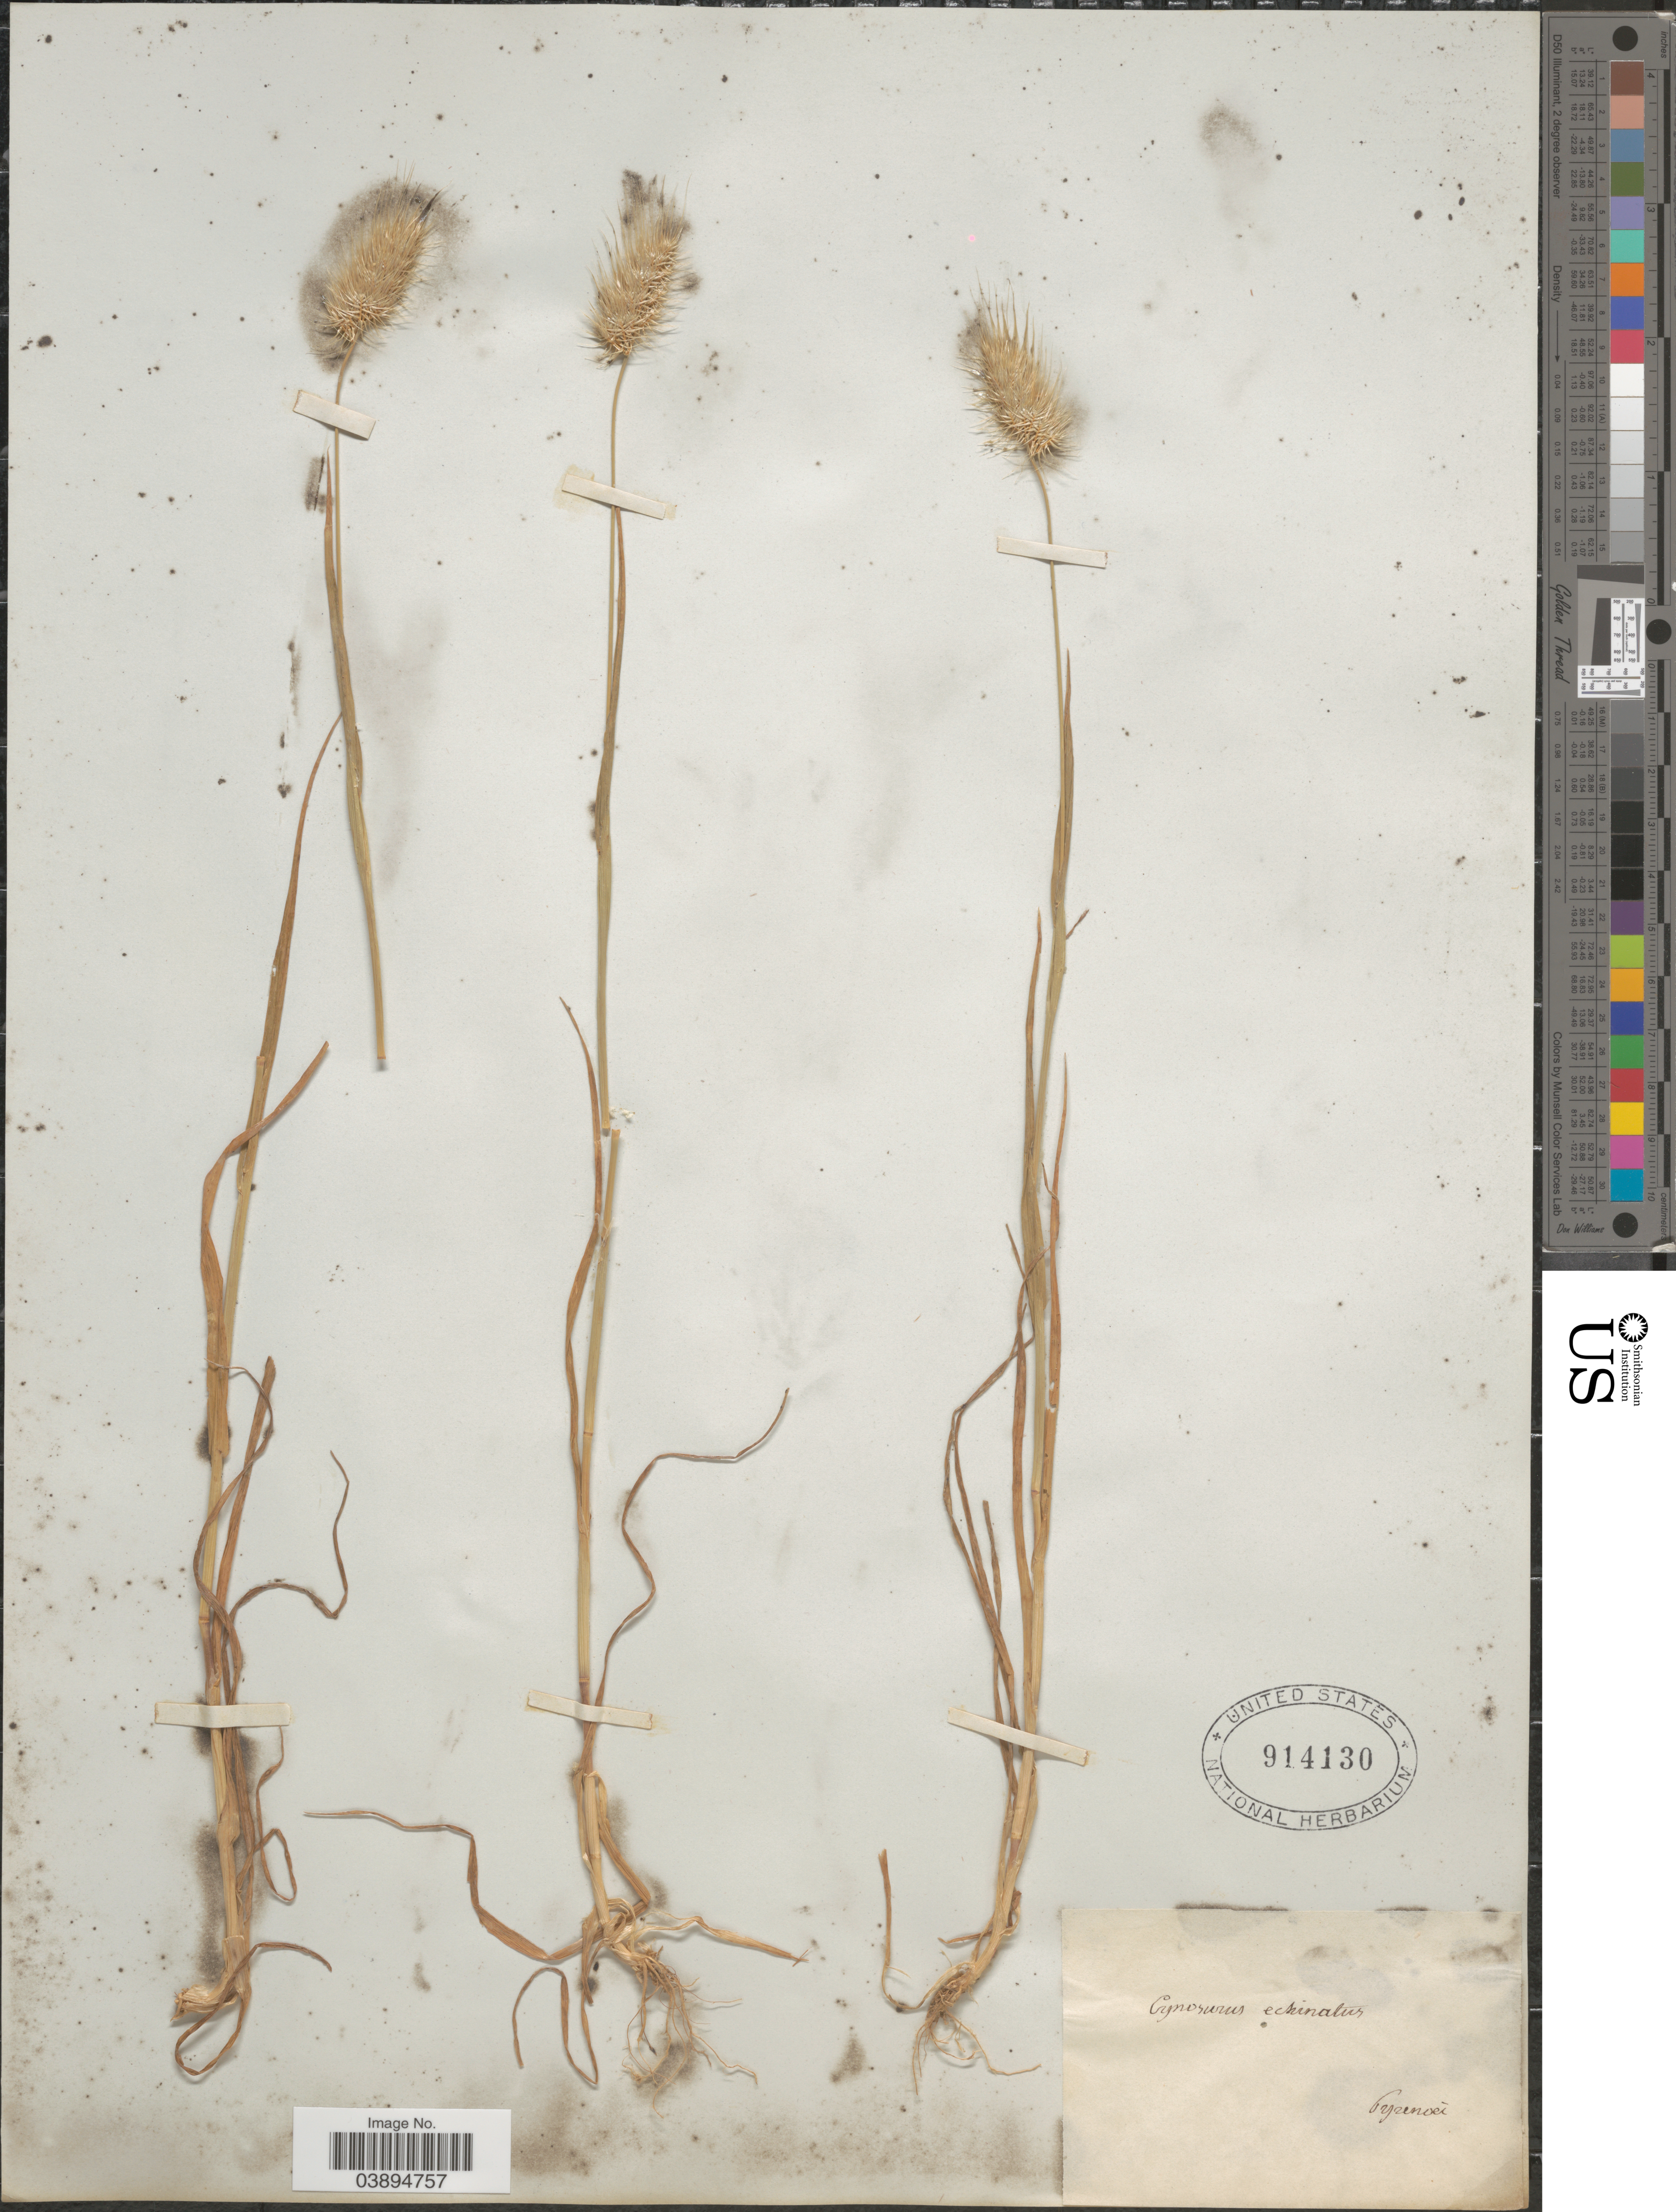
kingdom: Plantae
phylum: Tracheophyta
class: Liliopsida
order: Poales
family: Poaceae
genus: Cynosurus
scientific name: Cynosurus echinatus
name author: L.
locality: Pyrenaei.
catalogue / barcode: US 914130